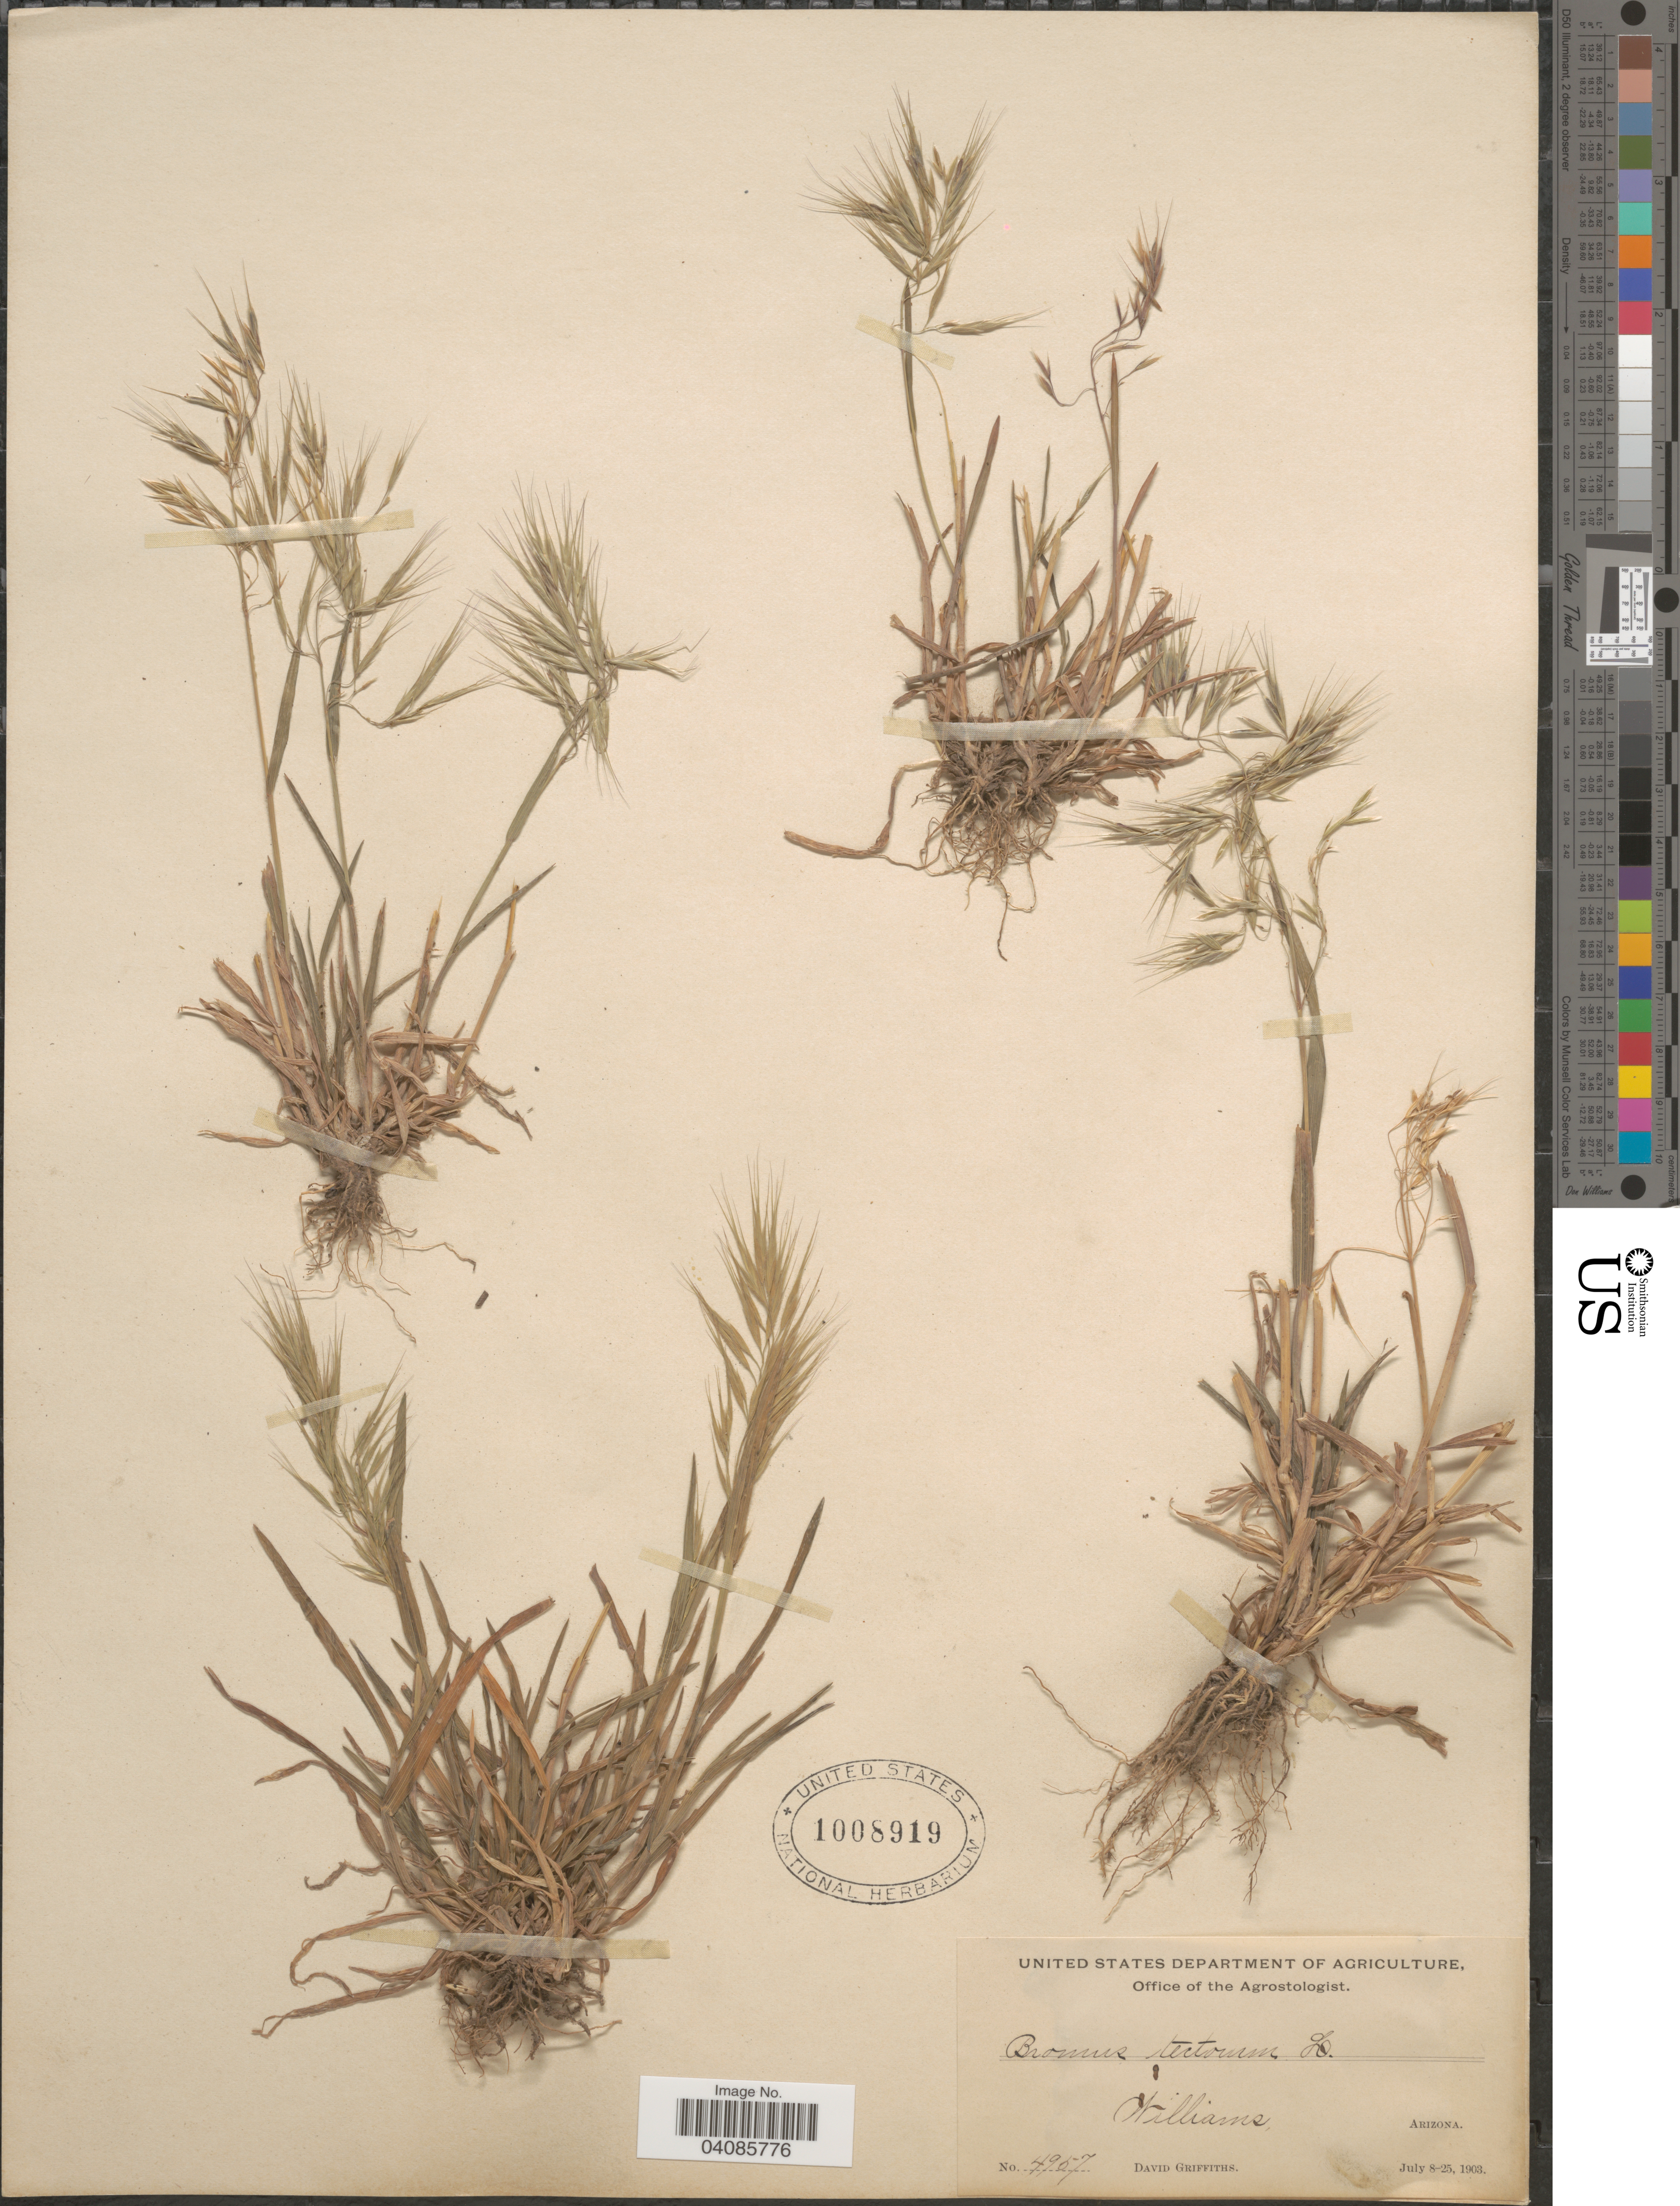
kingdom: Plantae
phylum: Tracheophyta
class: Liliopsida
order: Poales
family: Poaceae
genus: Bromus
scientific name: Bromus tectorum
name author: L.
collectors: D. Griffiths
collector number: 4957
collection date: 1903-07-08/1903-07-25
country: United States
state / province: Arizona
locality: Williams.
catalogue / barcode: US 1008919